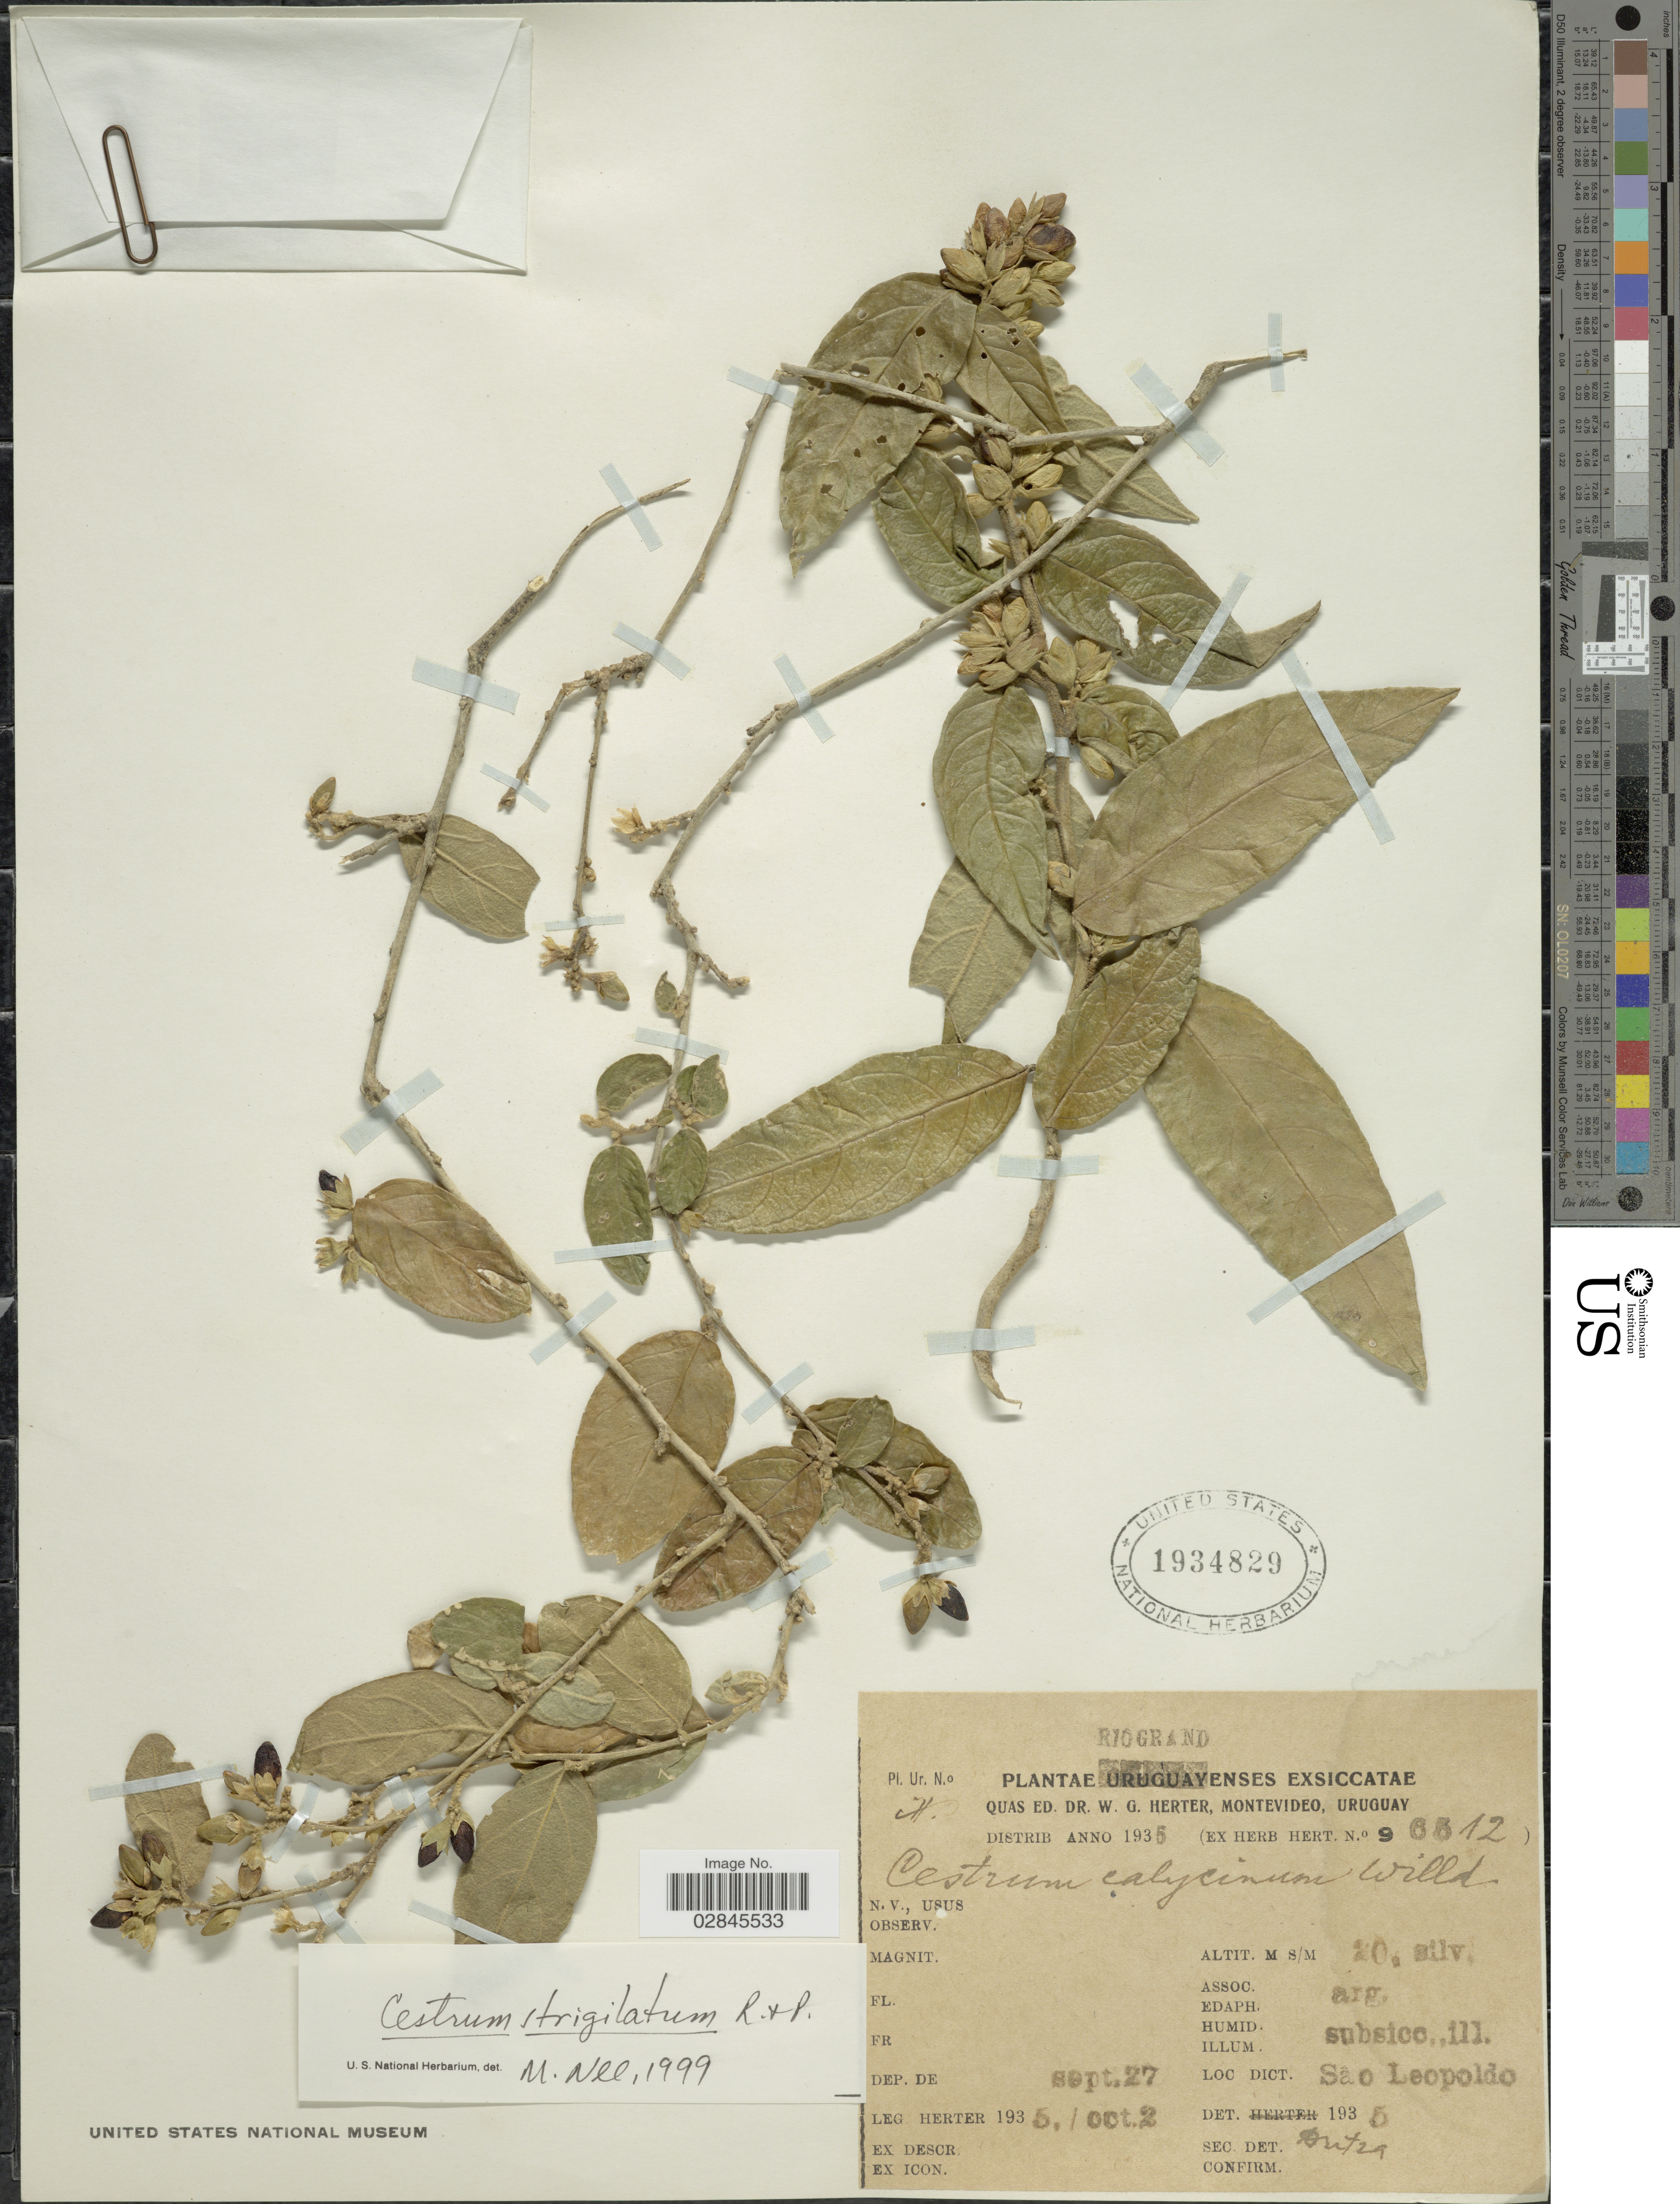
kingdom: Plantae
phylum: Tracheophyta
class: Magnoliopsida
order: Solanales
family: Solanaceae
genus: Cestrum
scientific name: Cestrum strigilatum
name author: Ruiz & Pav.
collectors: W. G. Herter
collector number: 96512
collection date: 1935-09-27/1935-10-02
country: Uruguay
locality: Rio Grand. São Leopoldo.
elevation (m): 20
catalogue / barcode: US 1934829